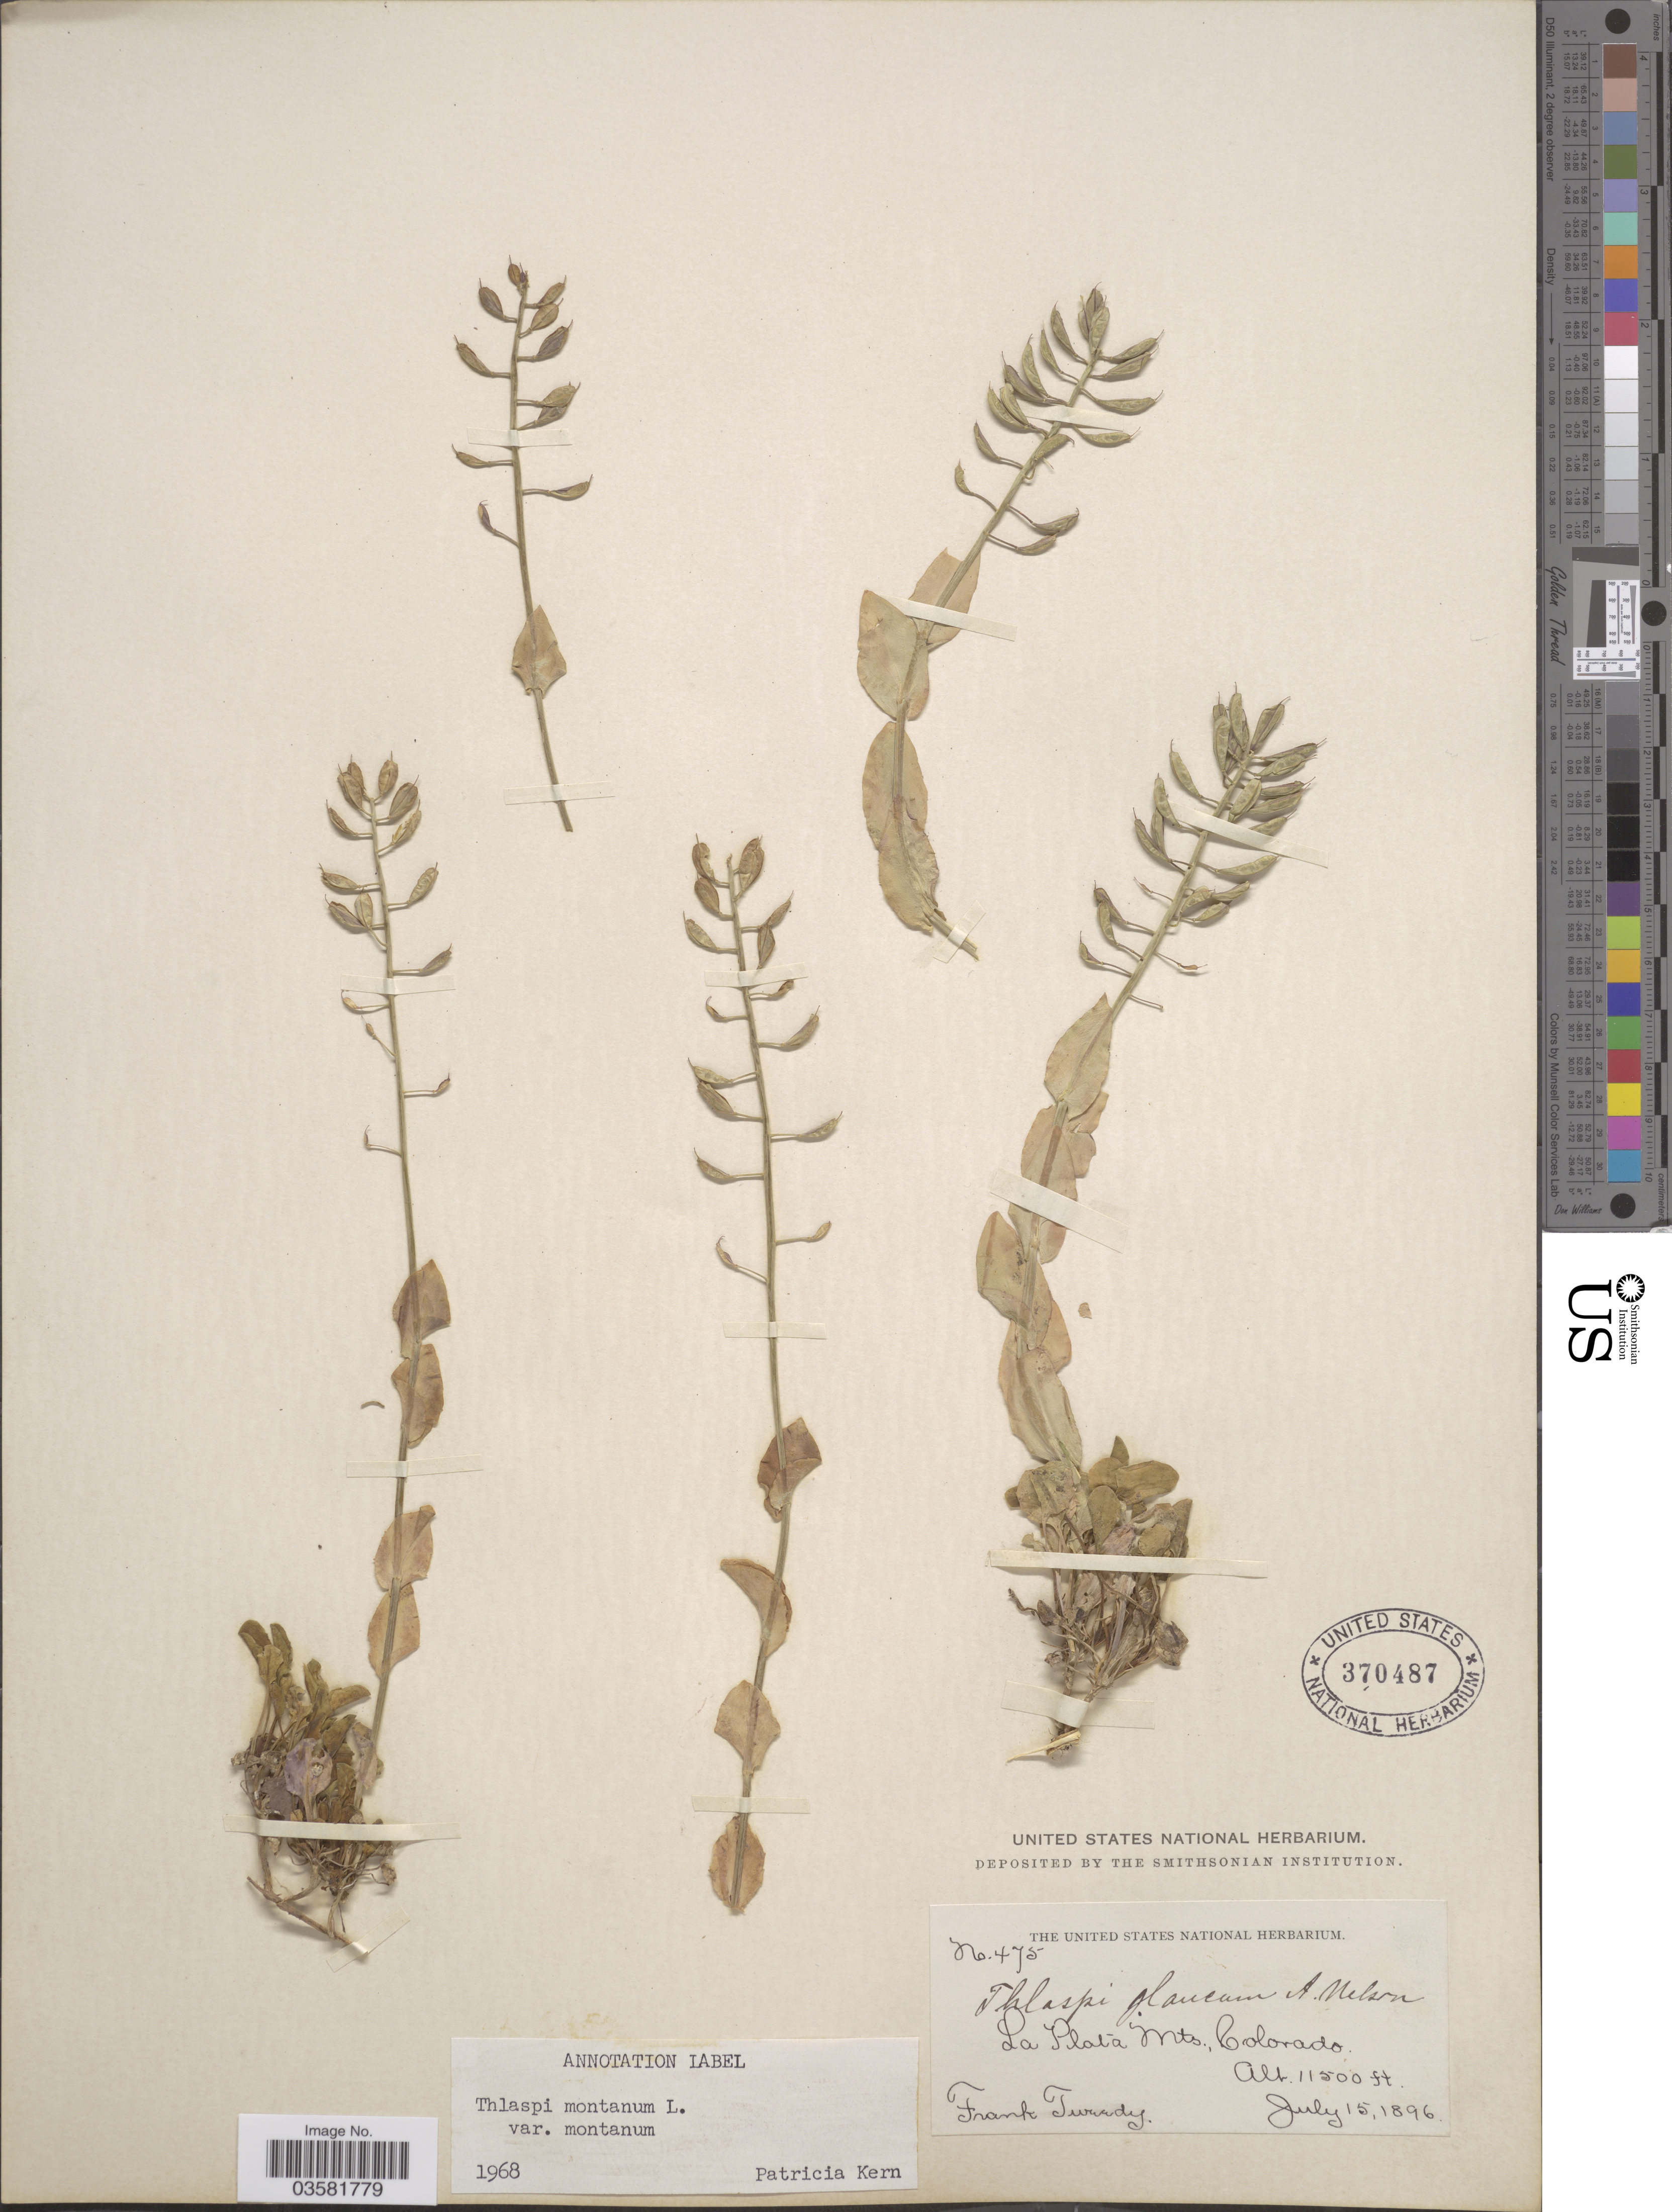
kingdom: Plantae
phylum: Tracheophyta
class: Magnoliopsida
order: Brassicales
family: Brassicaceae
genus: Thlaspi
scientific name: Thlaspi montanum var. montanum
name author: L.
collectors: F. Tweedy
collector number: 475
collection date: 1896-07-15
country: United States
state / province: Colorado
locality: La Plata Mts.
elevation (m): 3505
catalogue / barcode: US 370487